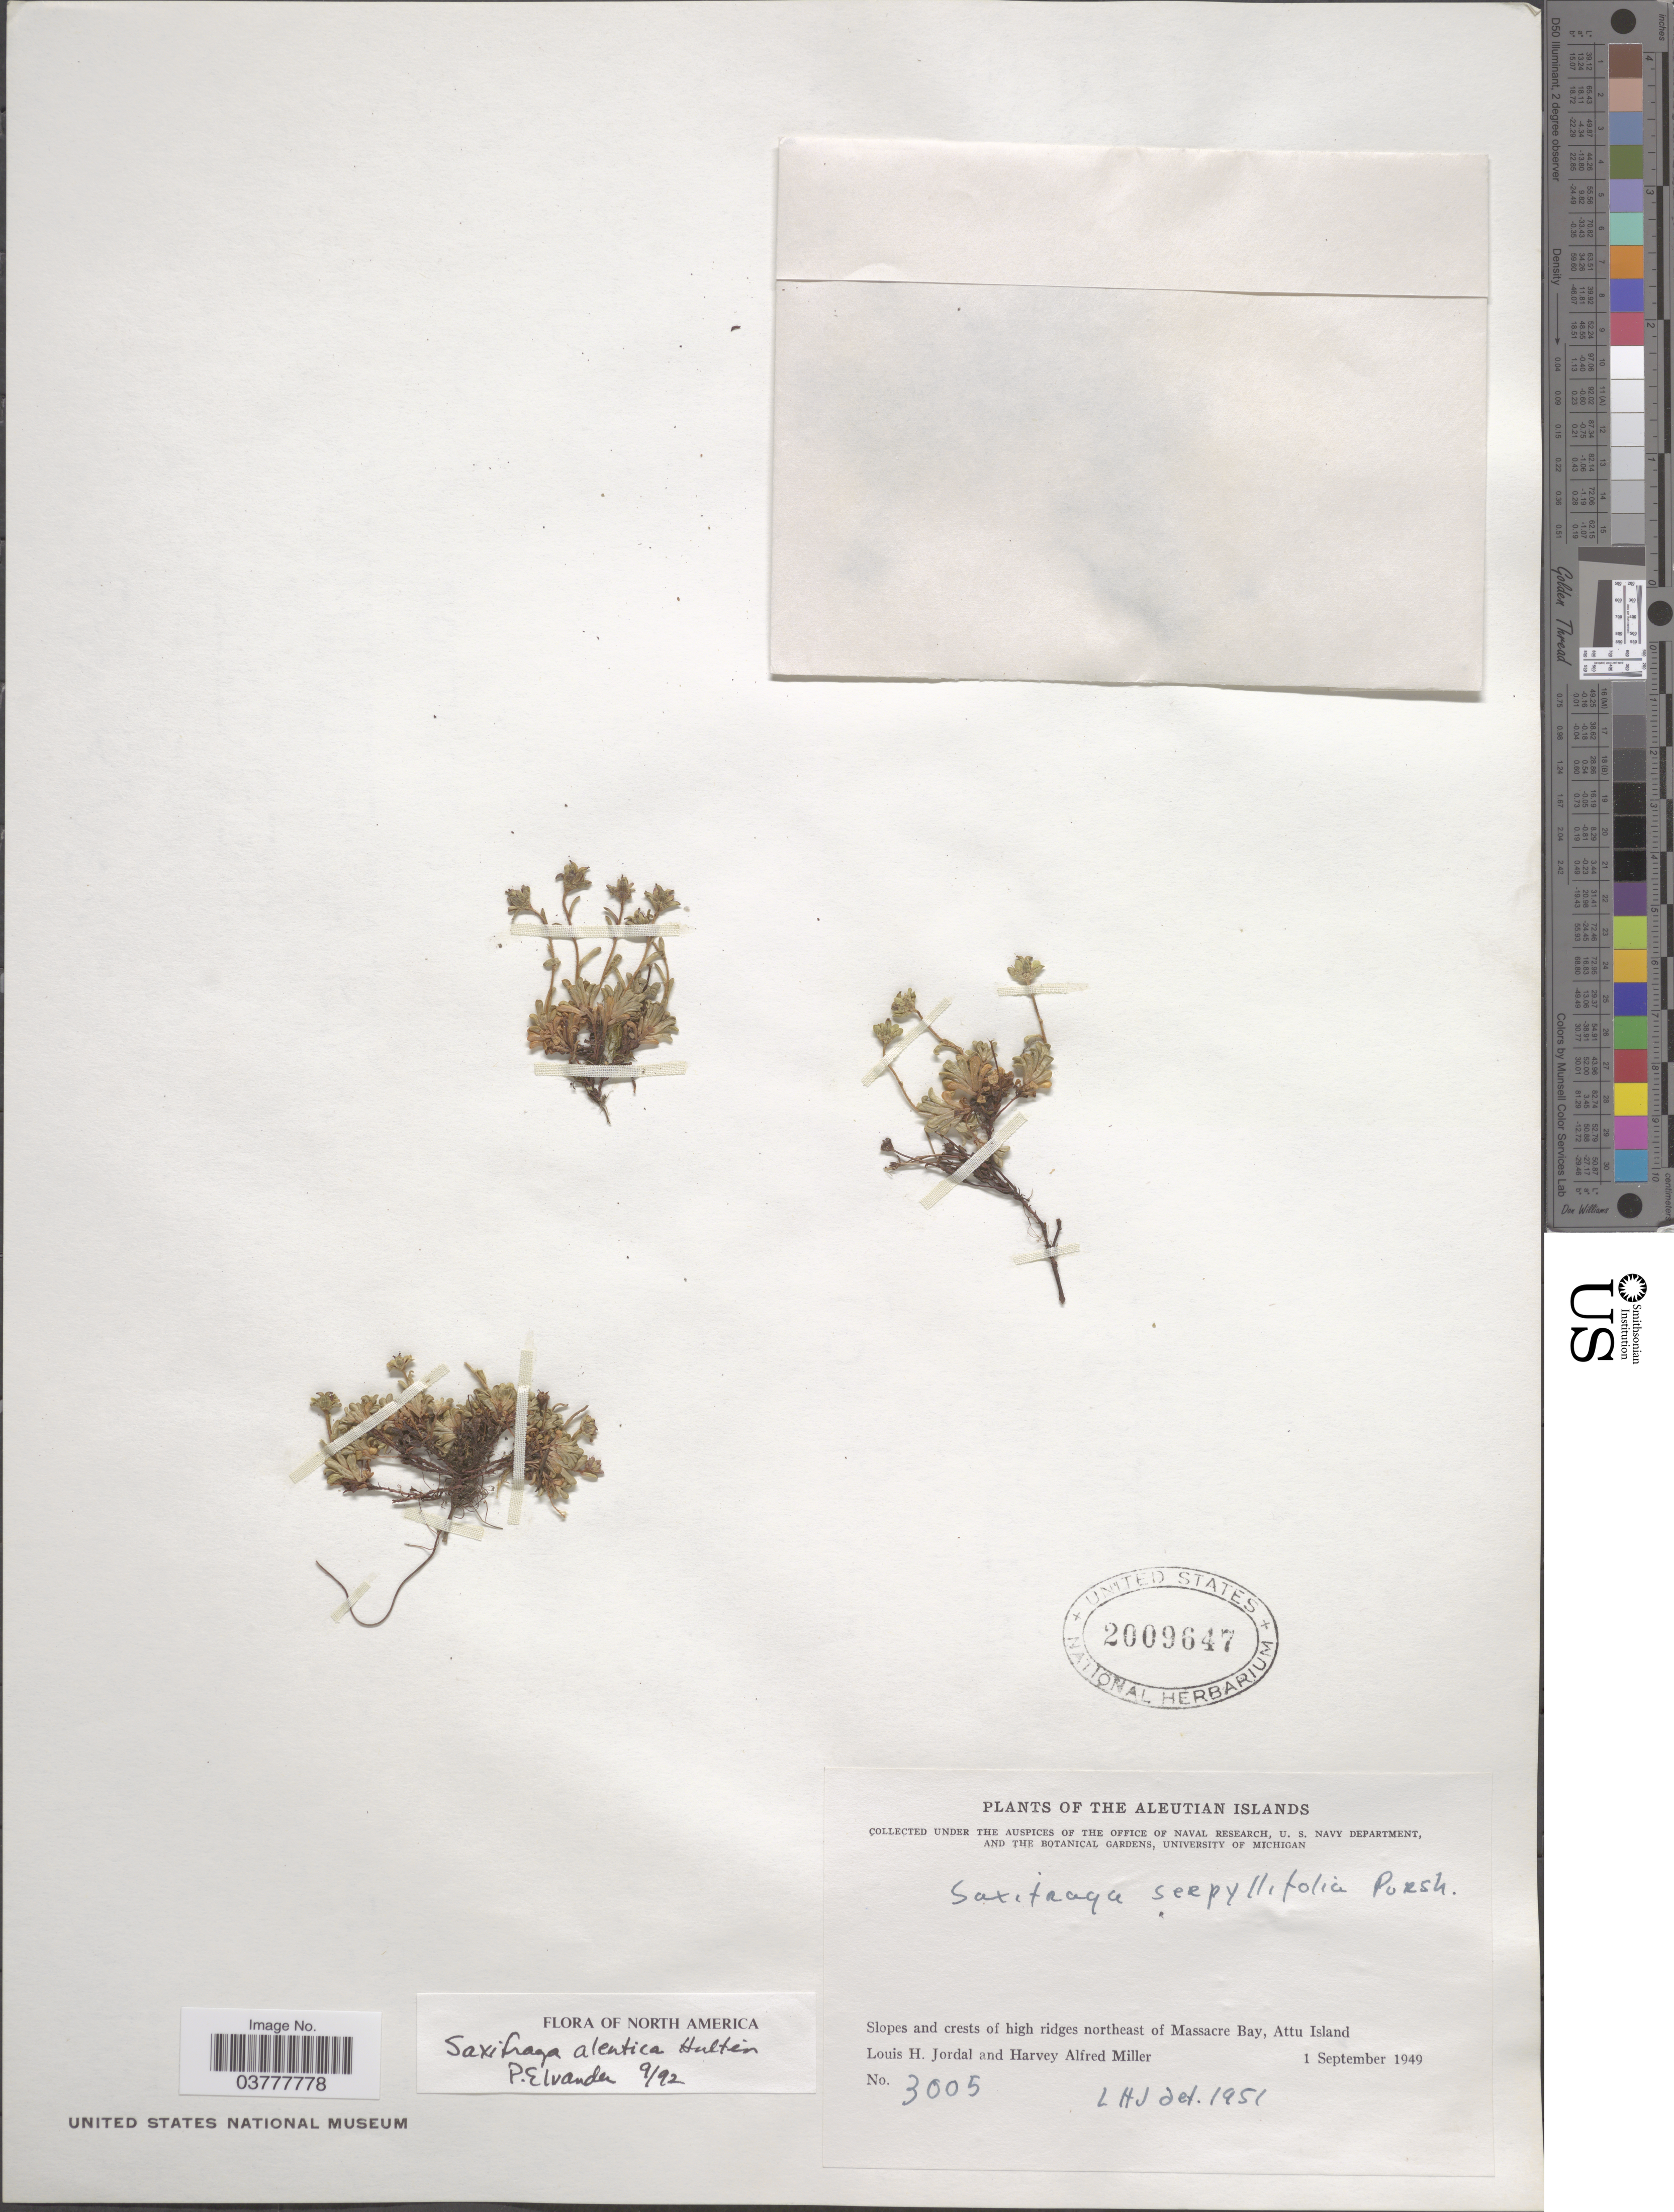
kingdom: Plantae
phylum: Tracheophyta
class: Magnoliopsida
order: Saxifragales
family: Saxifragaceae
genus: Saxifraga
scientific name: Saxifraga aleutica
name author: Hultén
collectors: L. Jordal & H. A. Miller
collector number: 3005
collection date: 1949-09-01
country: United States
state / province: Alaska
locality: The Aleutian Islands. Slopes and crests of high ridges northeast of Massacre Bay, Attu Island.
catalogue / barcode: US 2009647